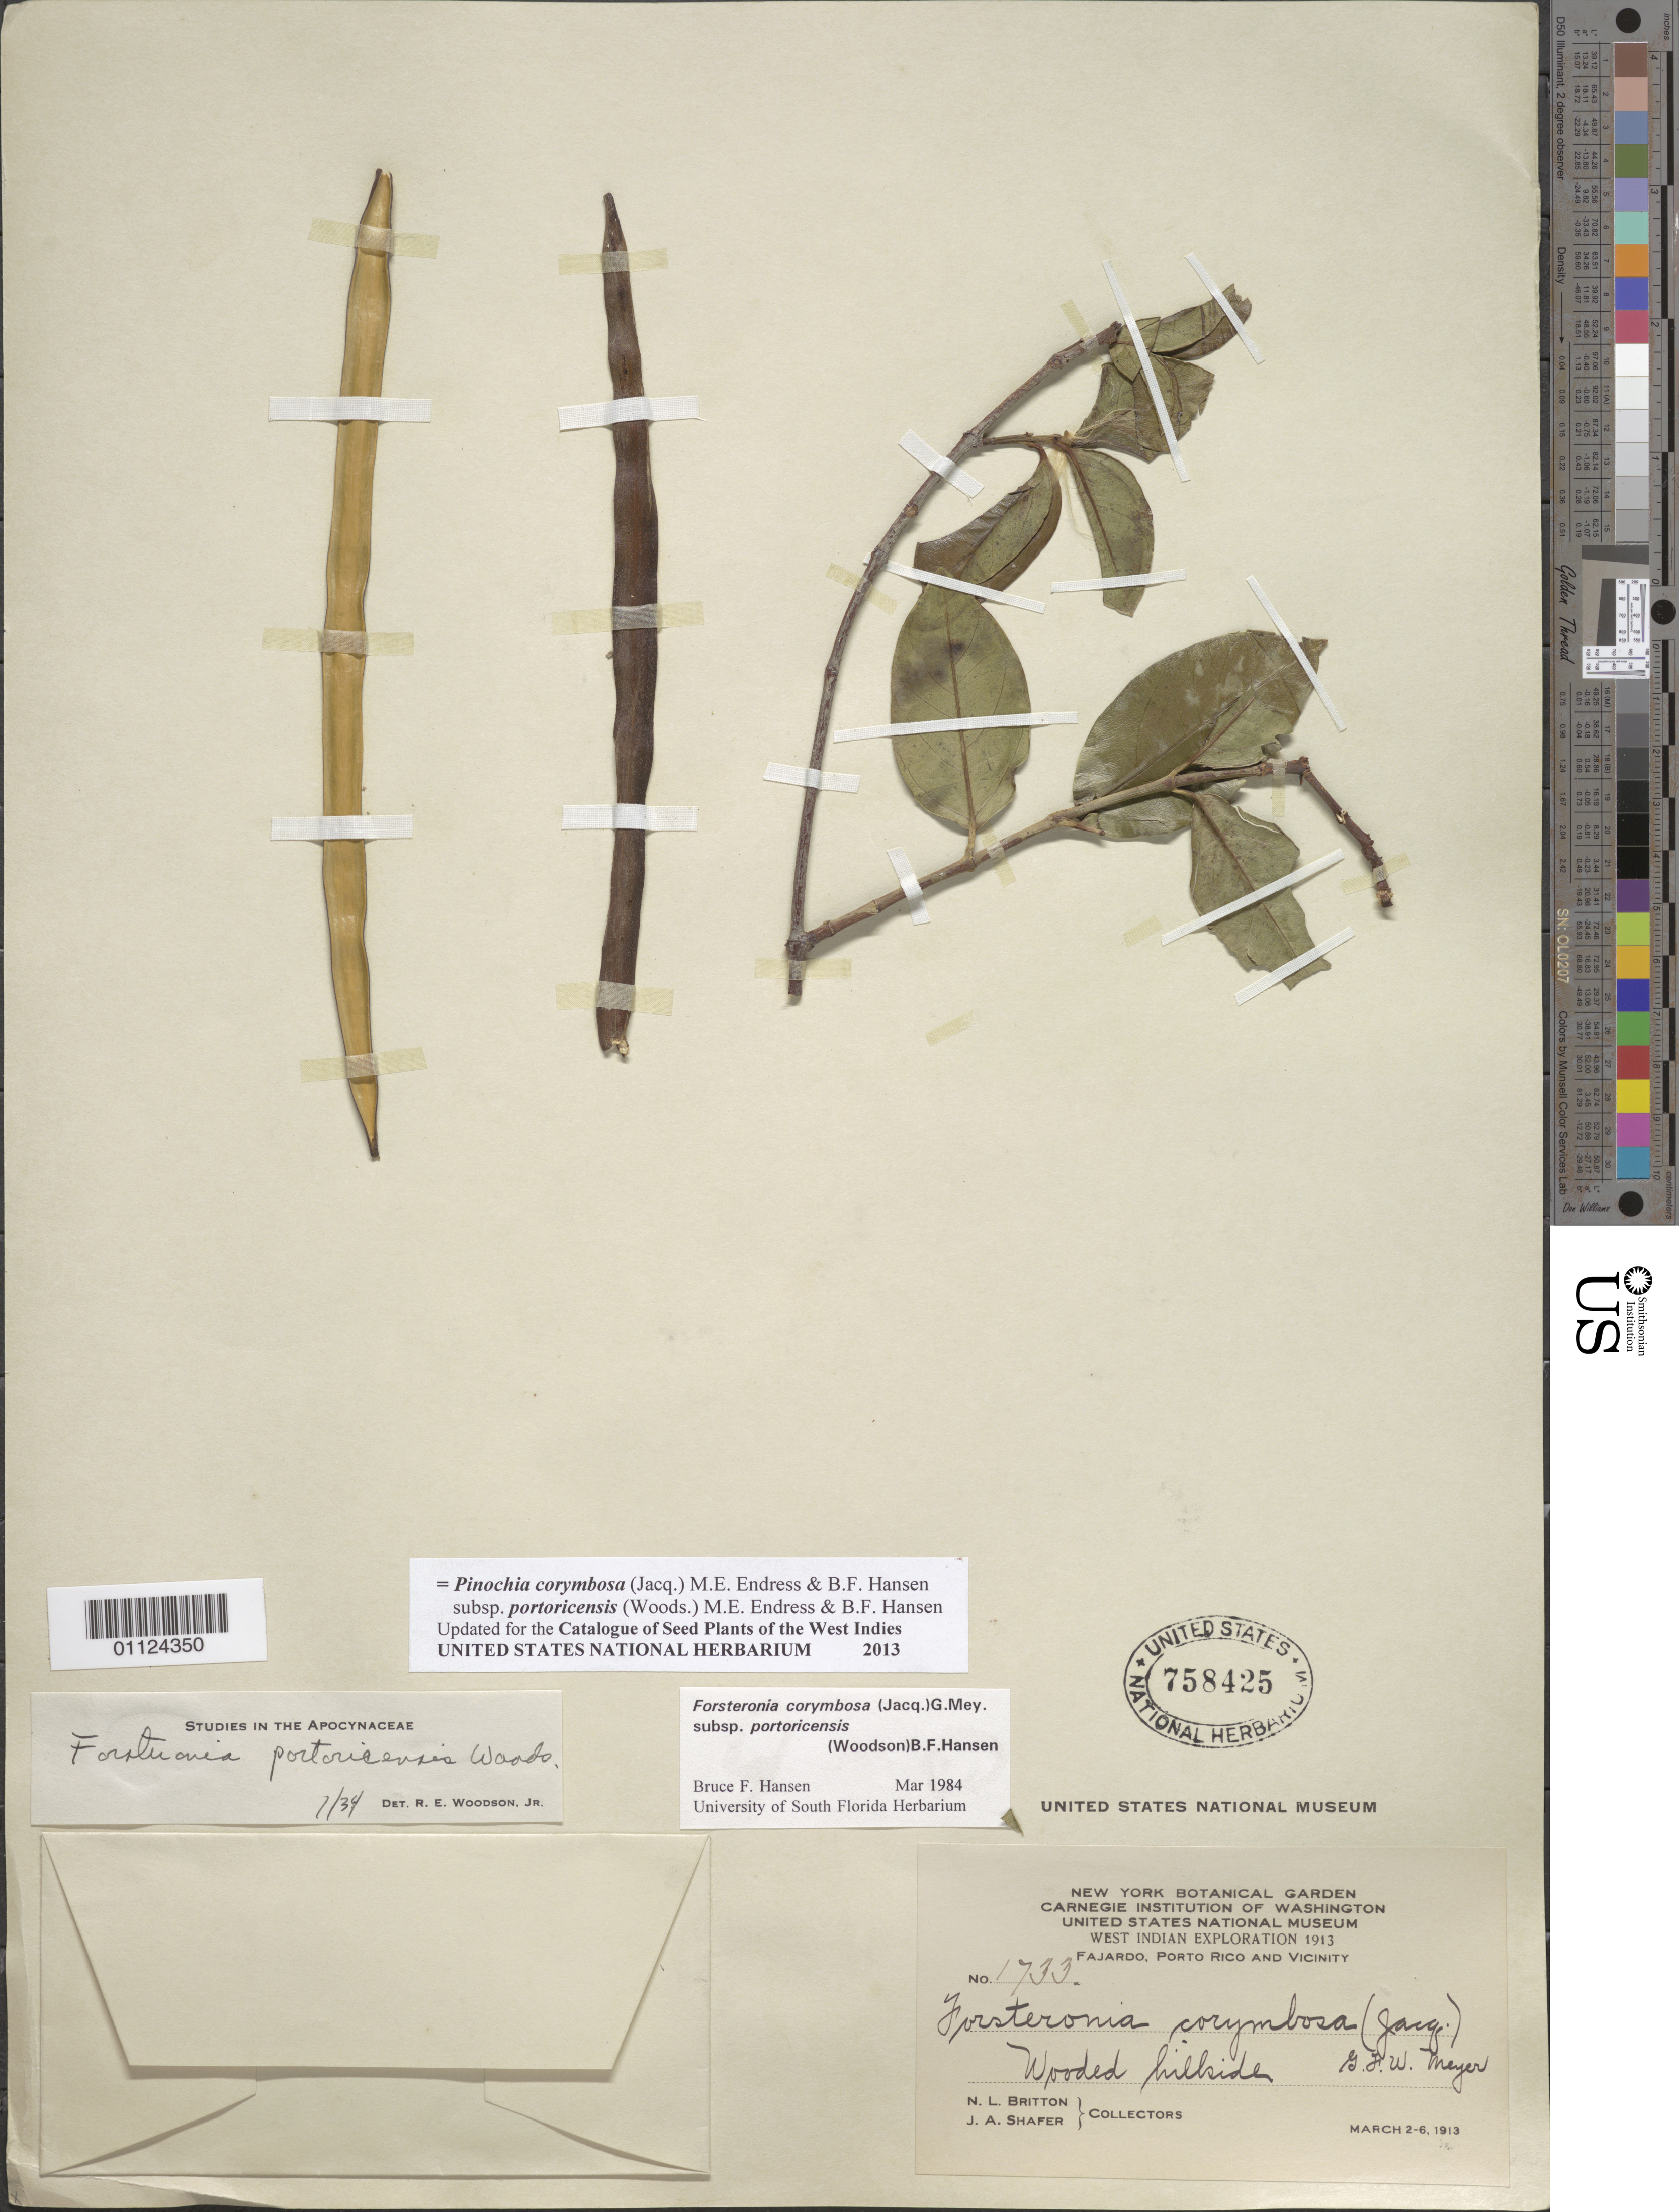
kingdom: Plantae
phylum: Tracheophyta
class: Magnoliopsida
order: Gentianales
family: Apocynaceae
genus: Pinochia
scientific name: Pinochia corymbosa subsp. portoricensis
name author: (Woodson) M.E. Endress & B.F. Hansen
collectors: N. Britton & J. A. Shafer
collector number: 1733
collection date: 1913-03-02/1913-03-06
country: Puerto Rico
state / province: Fajardo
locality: Fajardo and vicinity.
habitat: Wooded hillside.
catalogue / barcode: US 758425